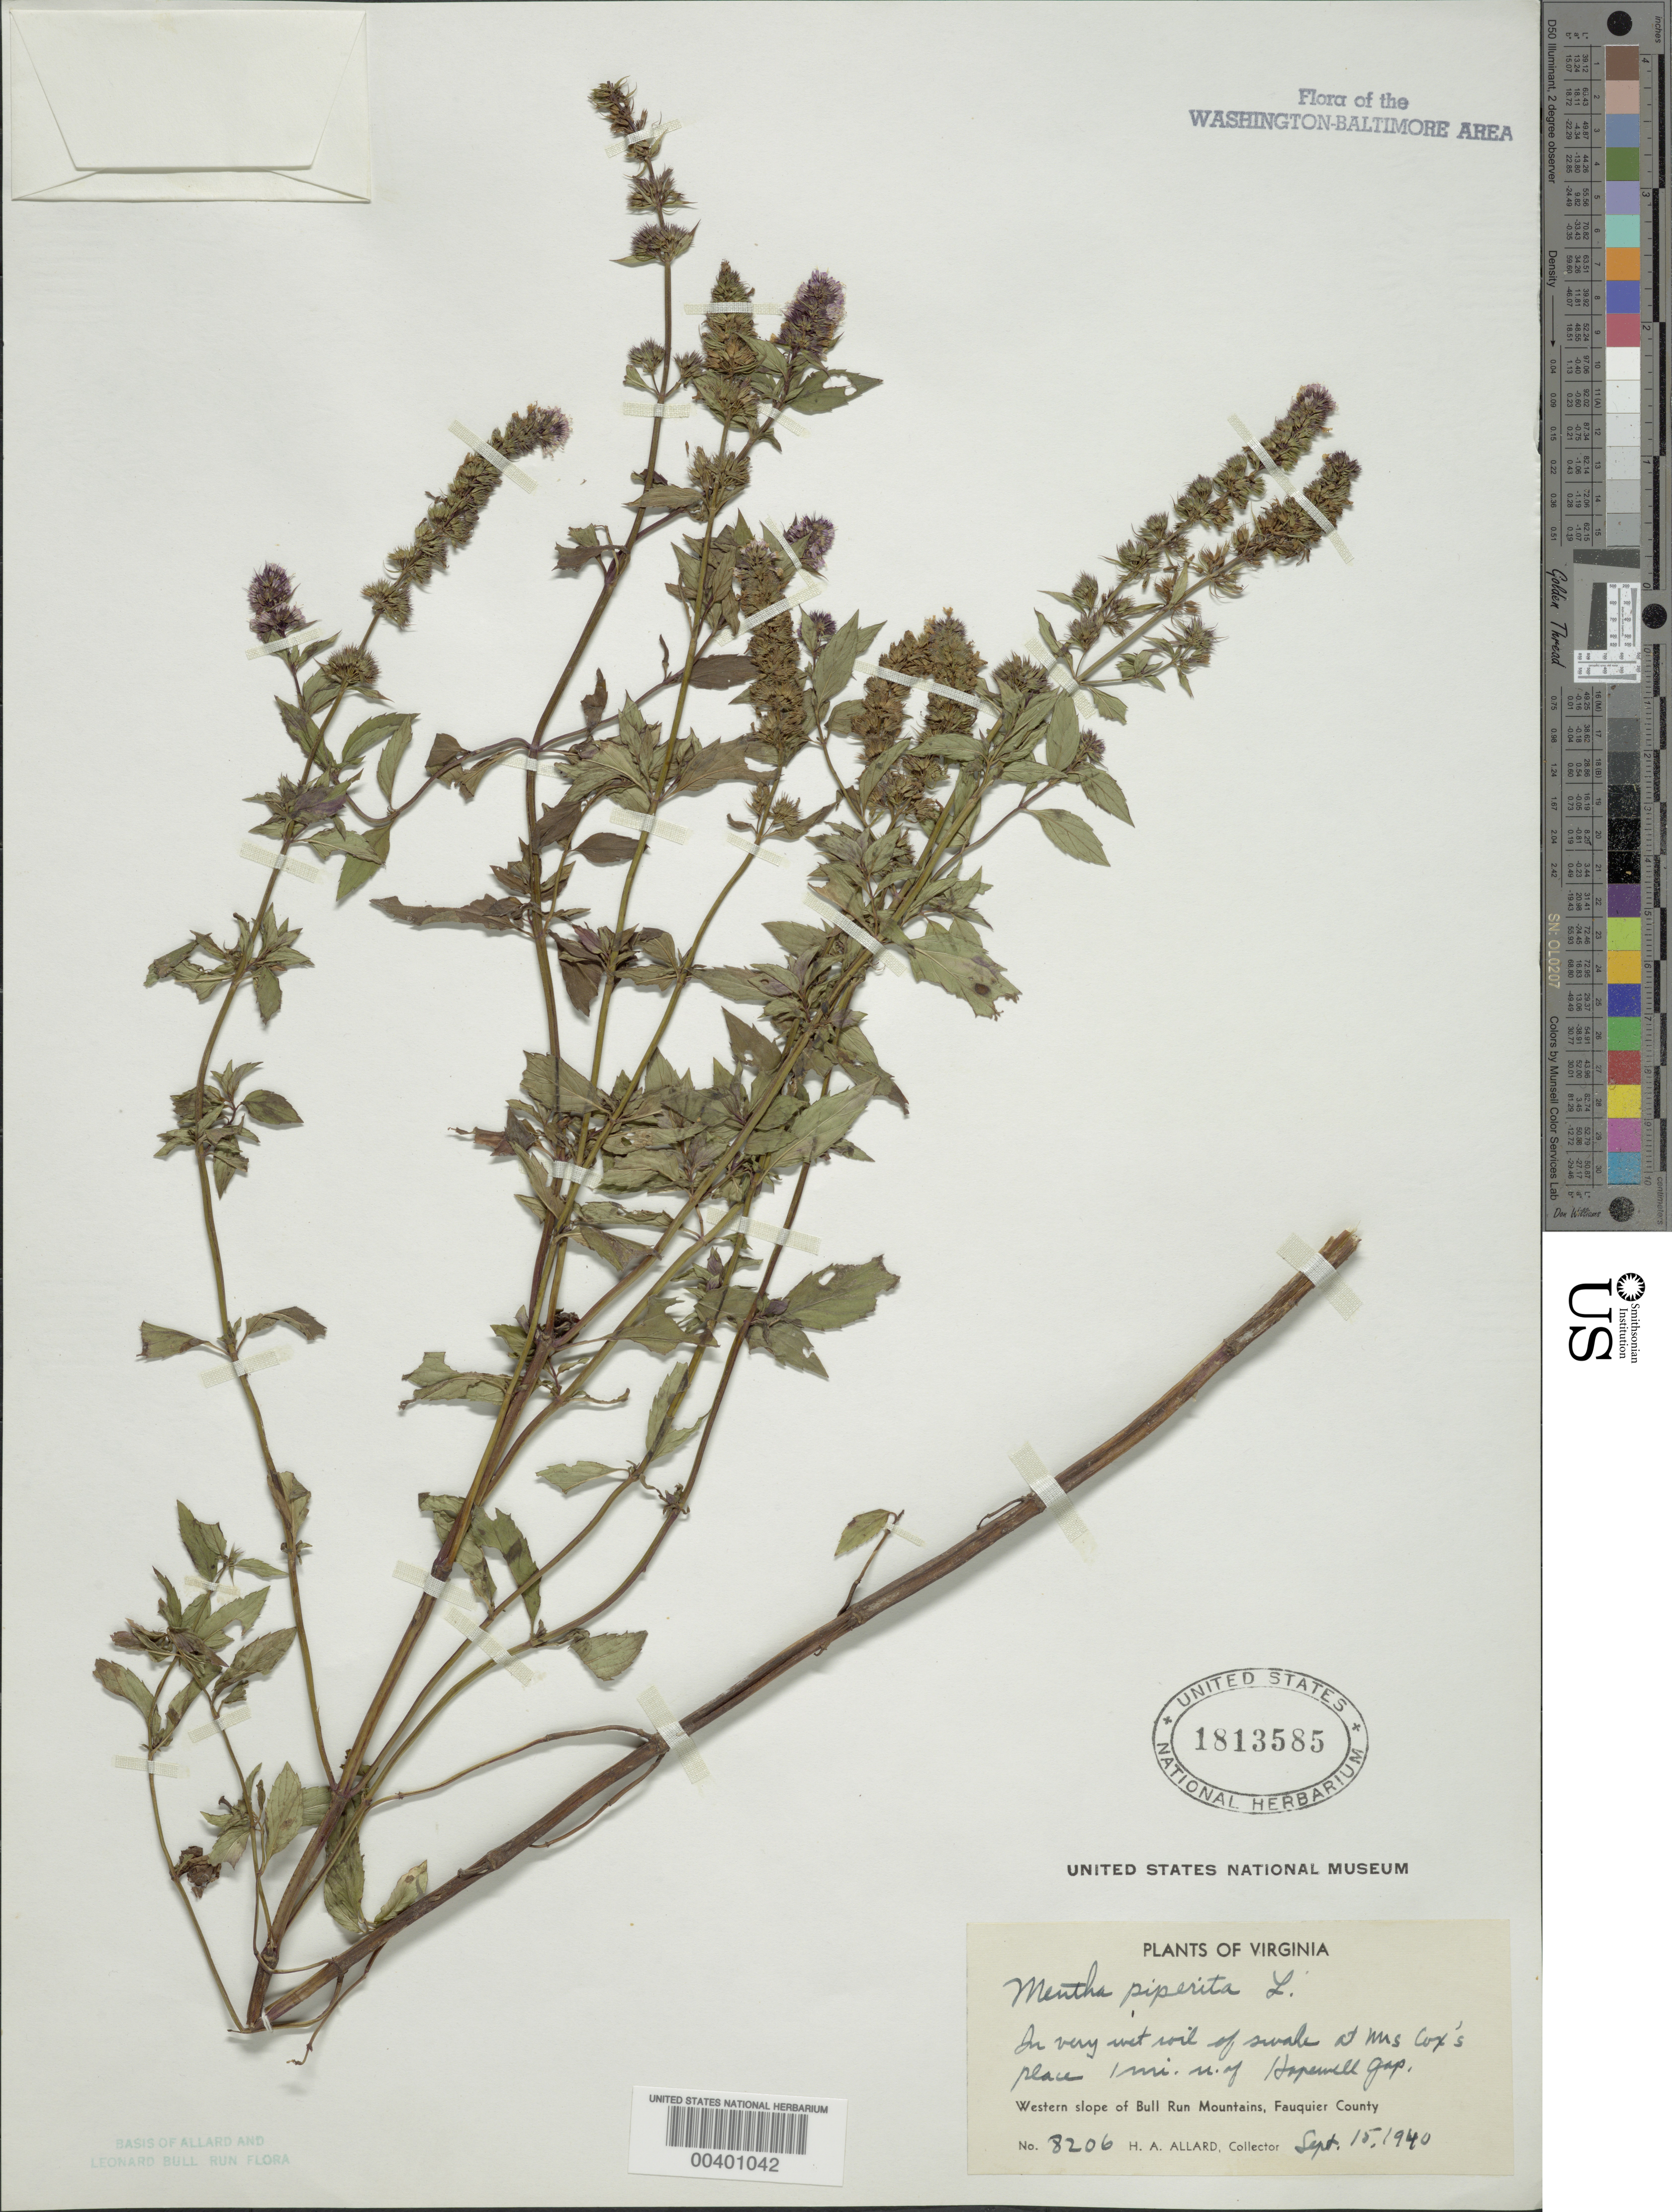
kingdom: Plantae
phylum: Tracheophyta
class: Magnoliopsida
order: Lamiales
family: Lamiaceae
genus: Mentha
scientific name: Mentha x piperita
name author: L.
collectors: H. A. Allard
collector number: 8206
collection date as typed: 15 Sep 1940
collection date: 1940-09-15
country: United States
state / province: Virginia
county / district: Fauquier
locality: Mrs. Cox's Place, north of Hopewell Gap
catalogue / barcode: US 1813585